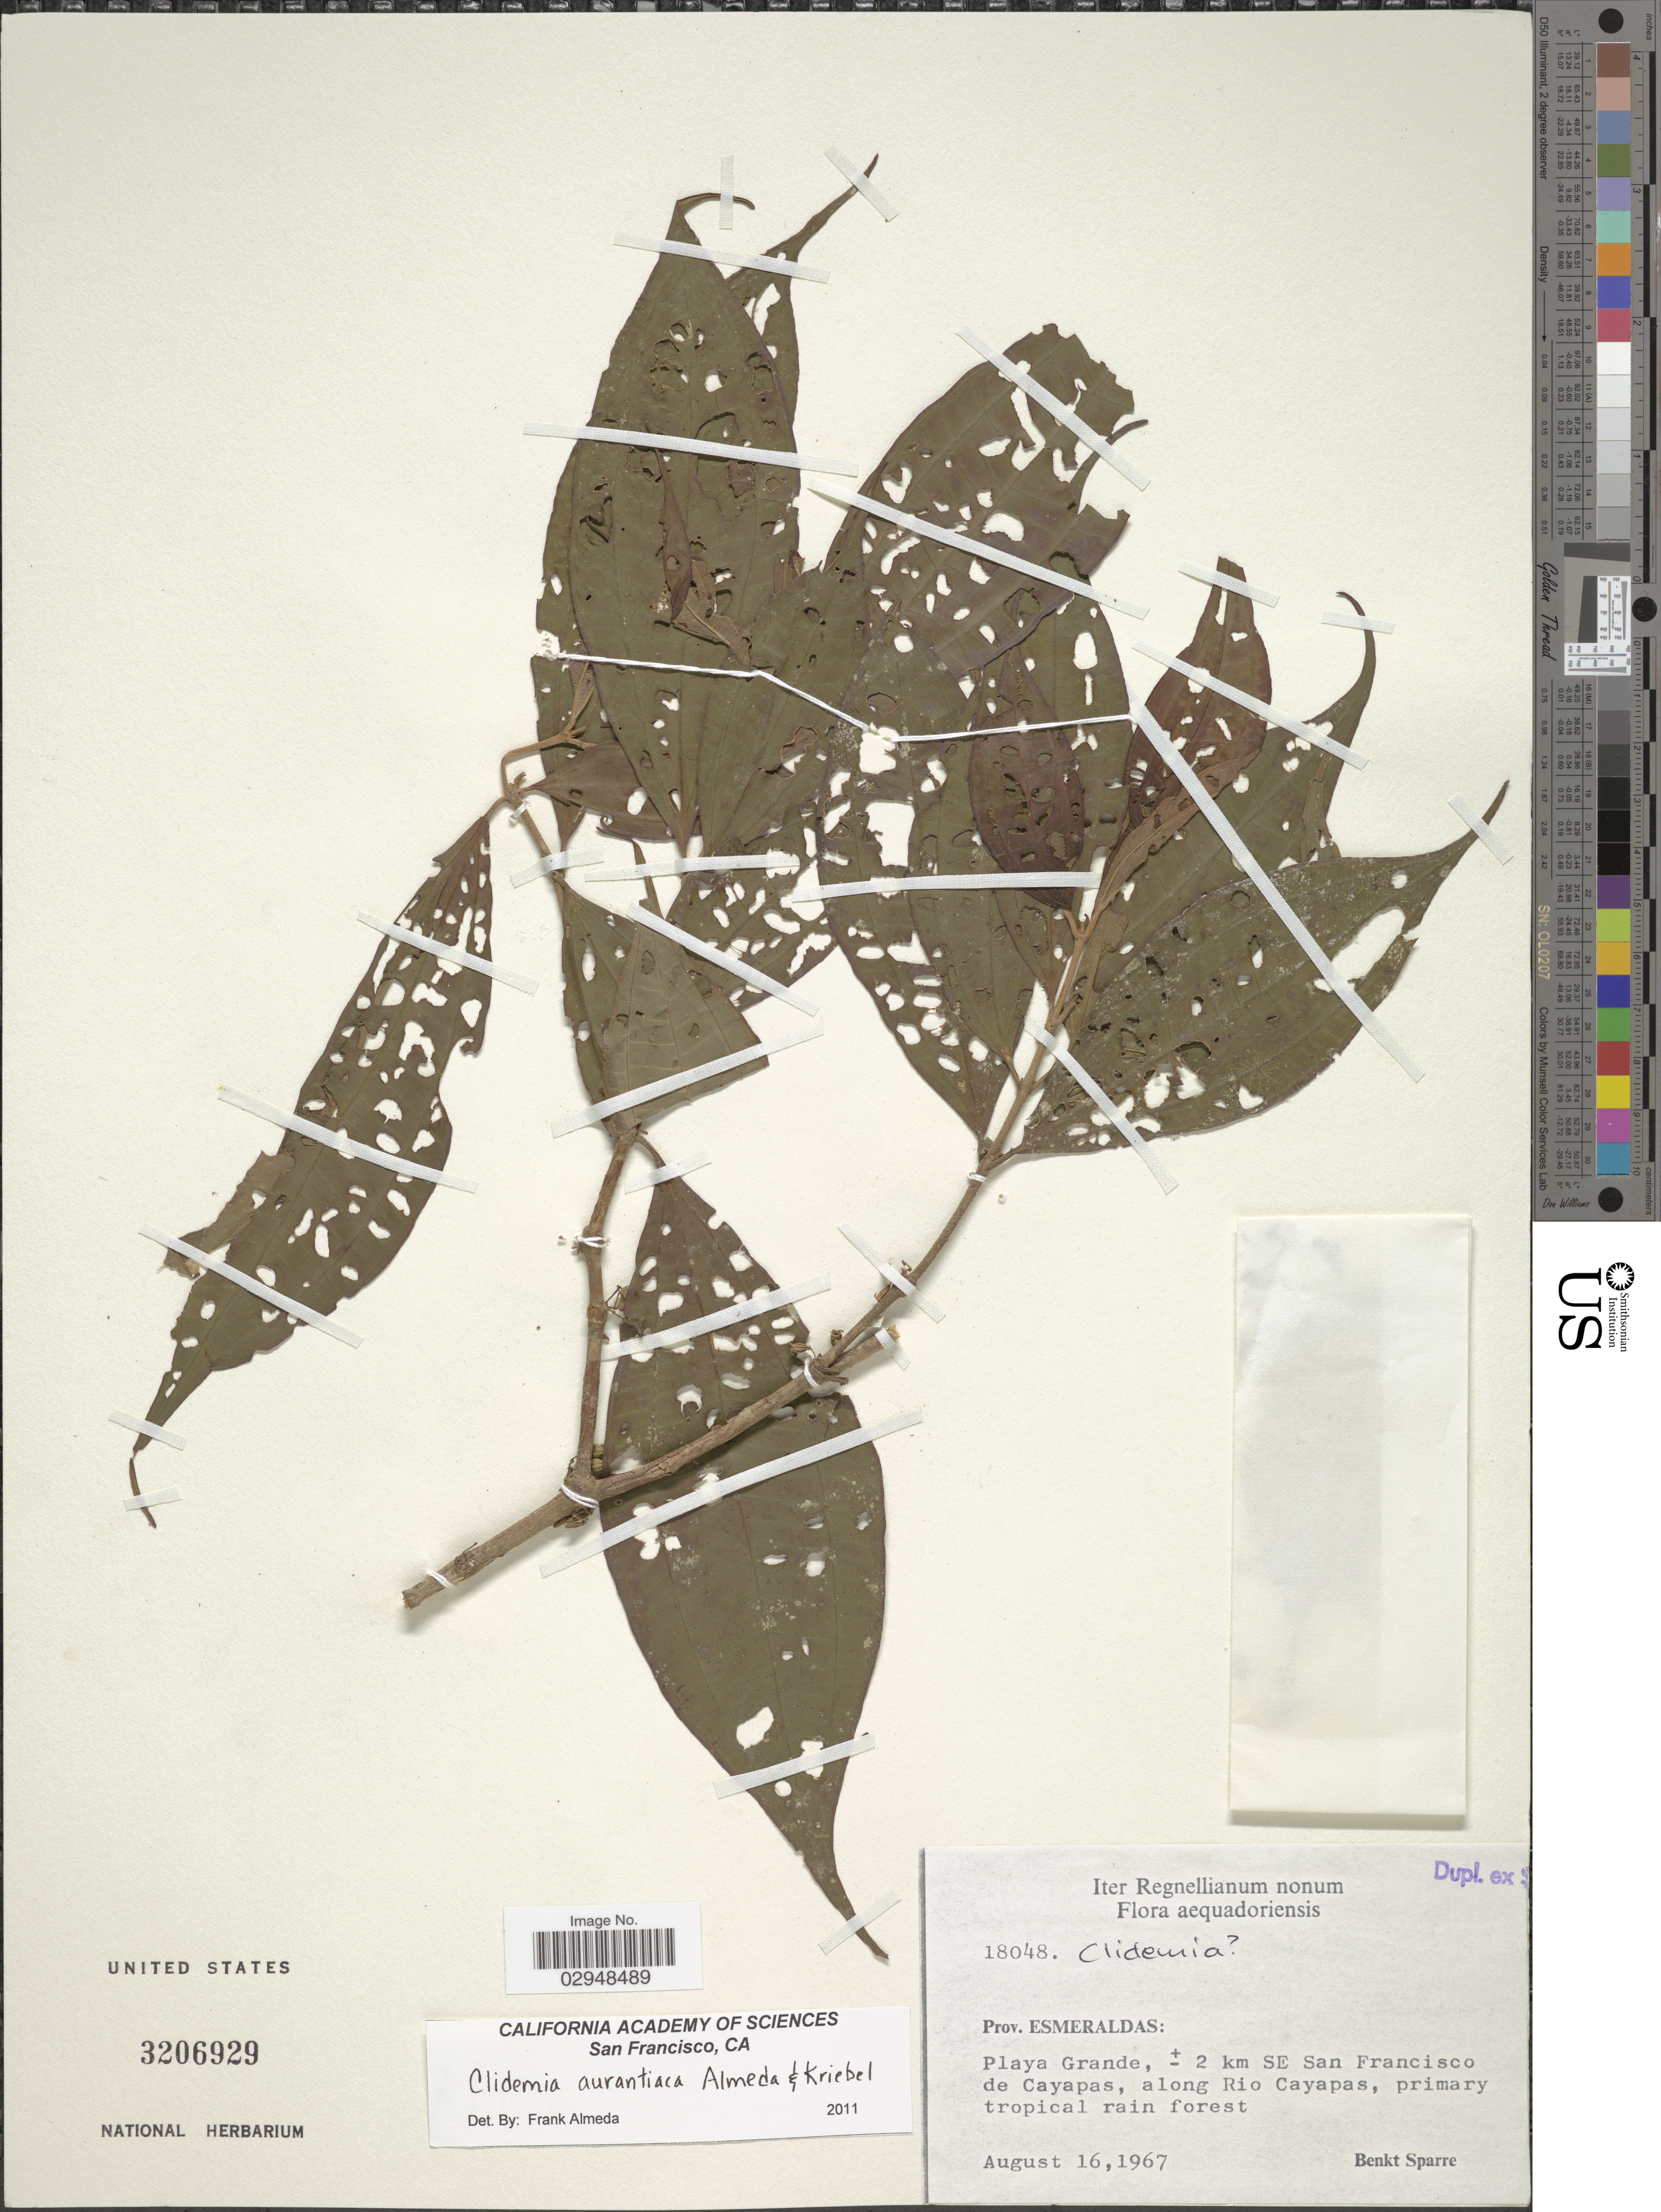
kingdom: Plantae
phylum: Tracheophyta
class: Magnoliopsida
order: Myrtales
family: Melastomataceae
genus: Clidemia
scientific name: Clidemia aurantiaca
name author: Almeda & Kriebel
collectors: B. Sparre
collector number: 18048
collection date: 1967-08-16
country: Ecuador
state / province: Esmeraldas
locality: Playa Grande, ± 2 km SE San Francisco de Cayapas, along Rio Cayapas.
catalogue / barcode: US 3206929